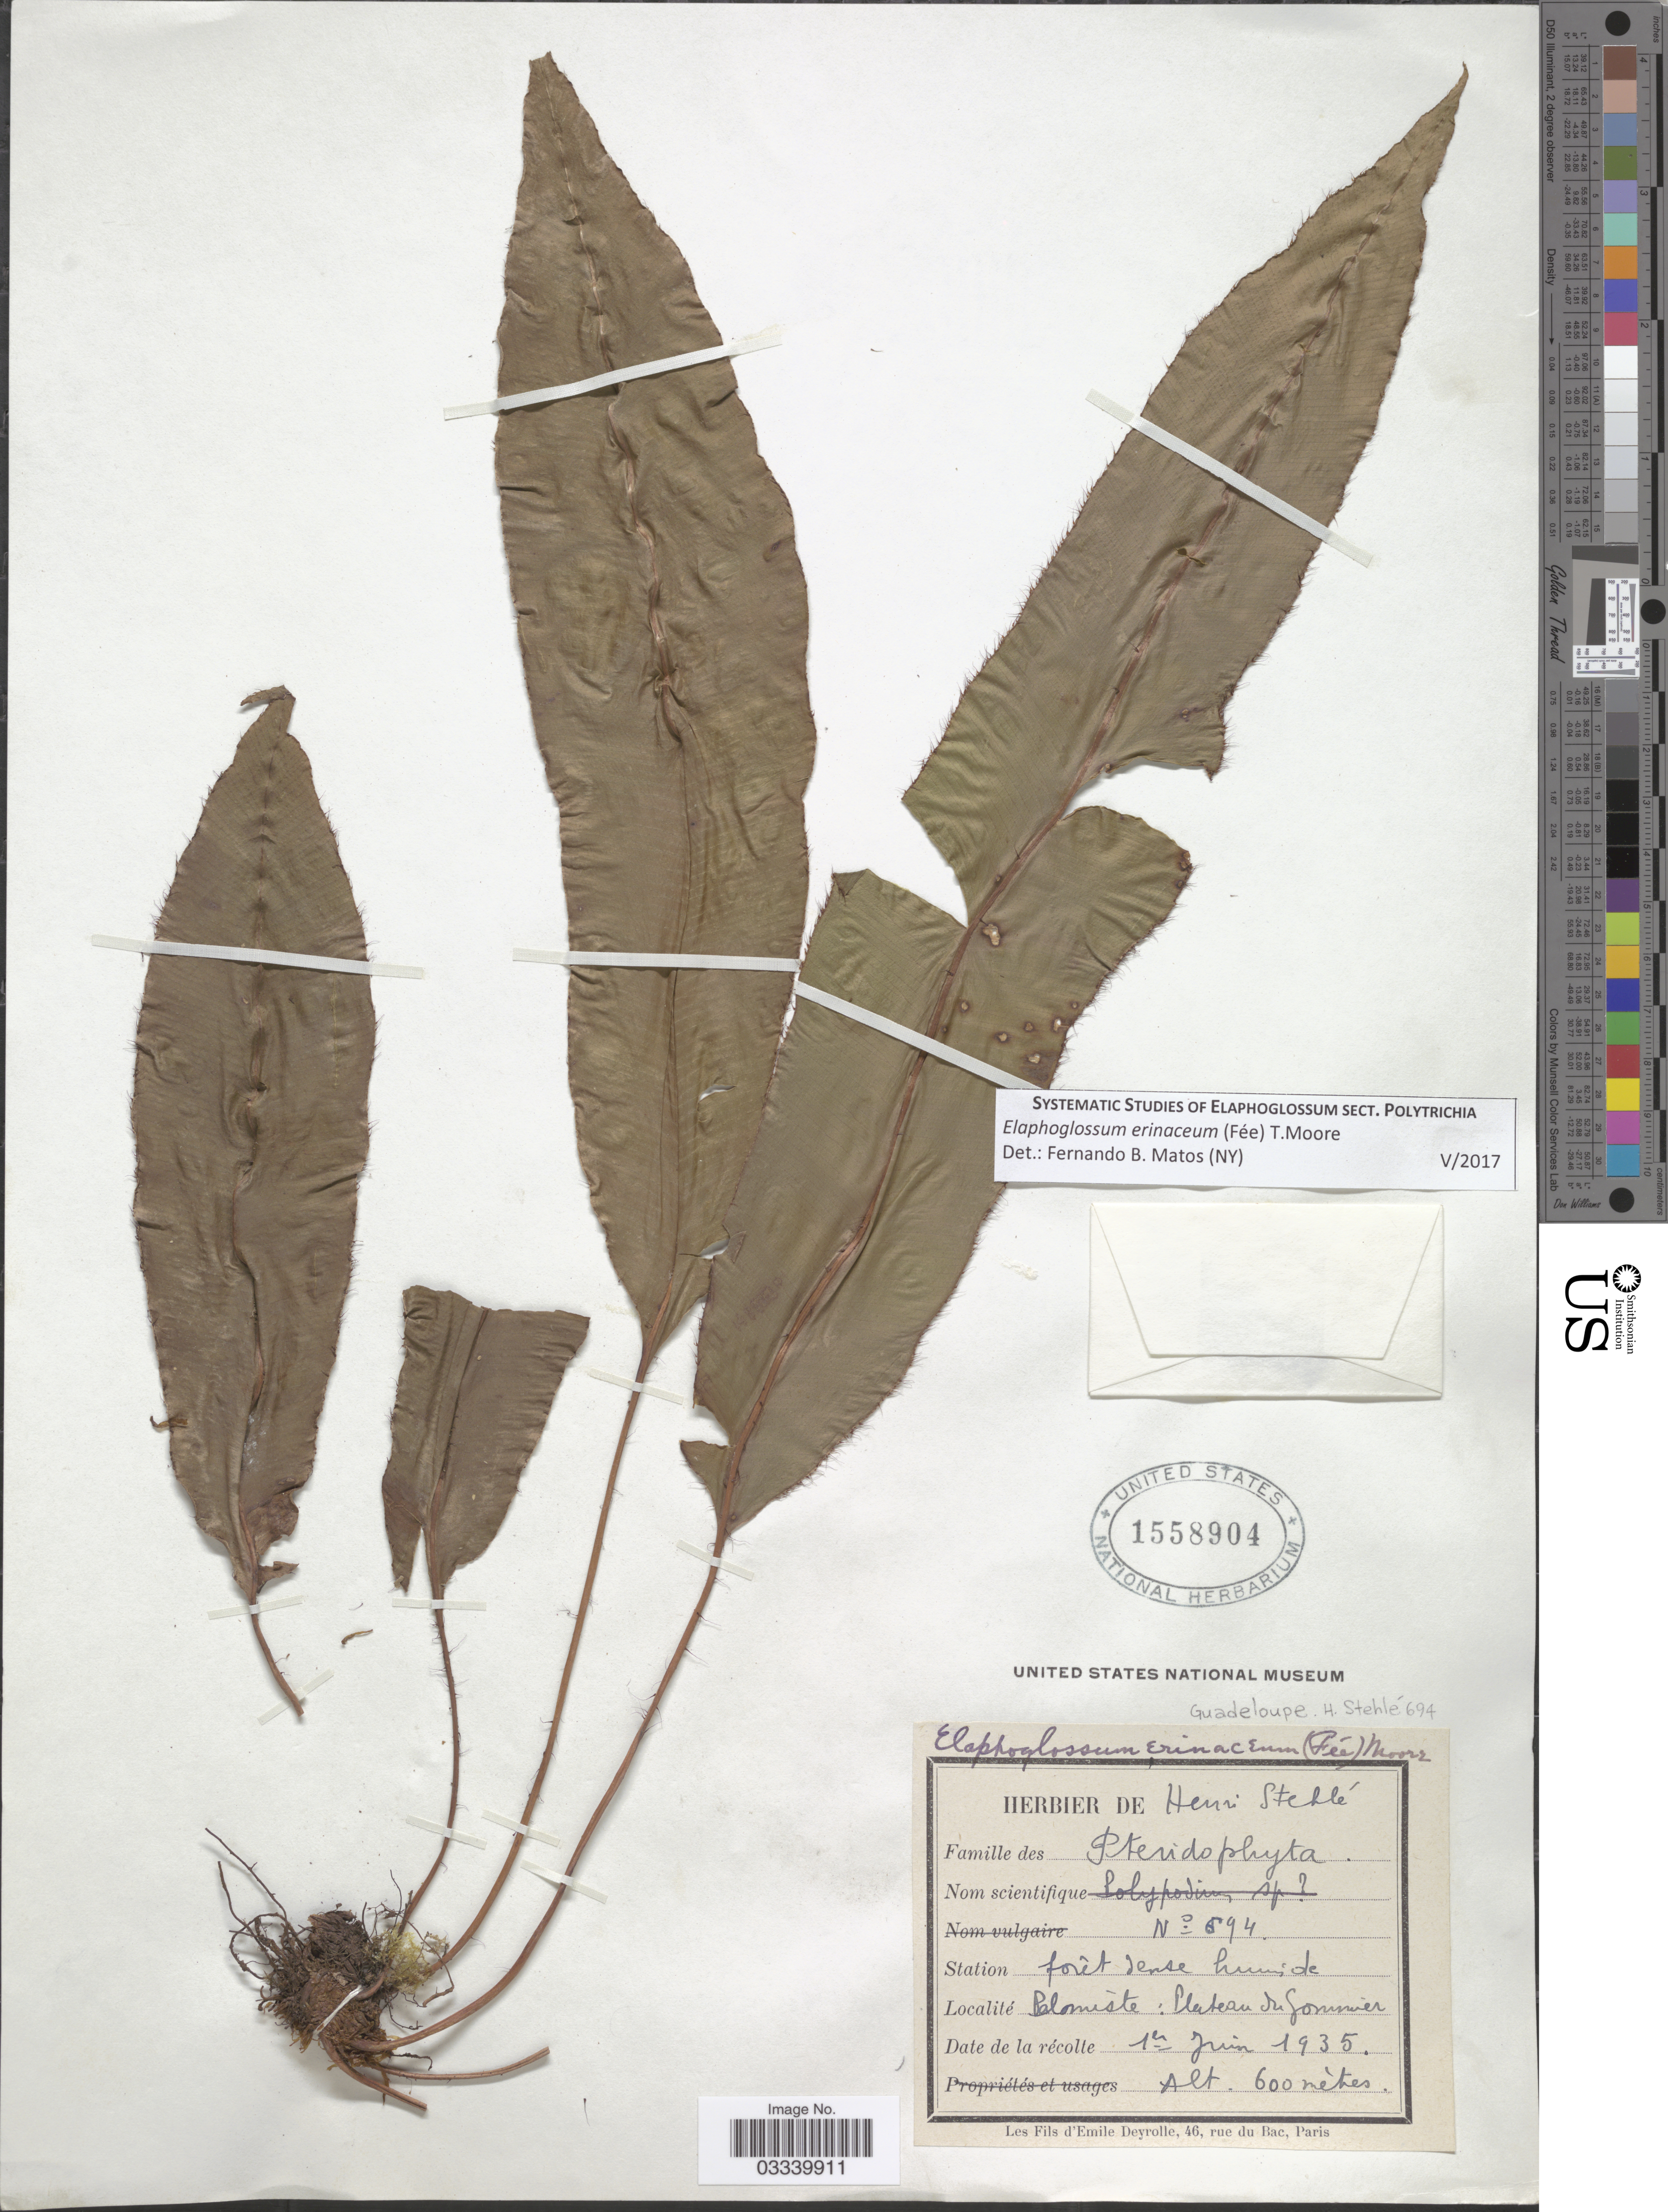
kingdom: Plantae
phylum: Tracheophyta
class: Polypodiopsida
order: Polypodiales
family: Dryopteridaceae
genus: Elaphoglossum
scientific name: Elaphoglossum erinaceum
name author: (Fée) T. Moore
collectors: H. Stehlé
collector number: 694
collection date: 1935-06-01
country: Guadeloupe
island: Leeward Is.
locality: Palmiste: Plateau du Sommier.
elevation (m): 600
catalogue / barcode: US 1558904